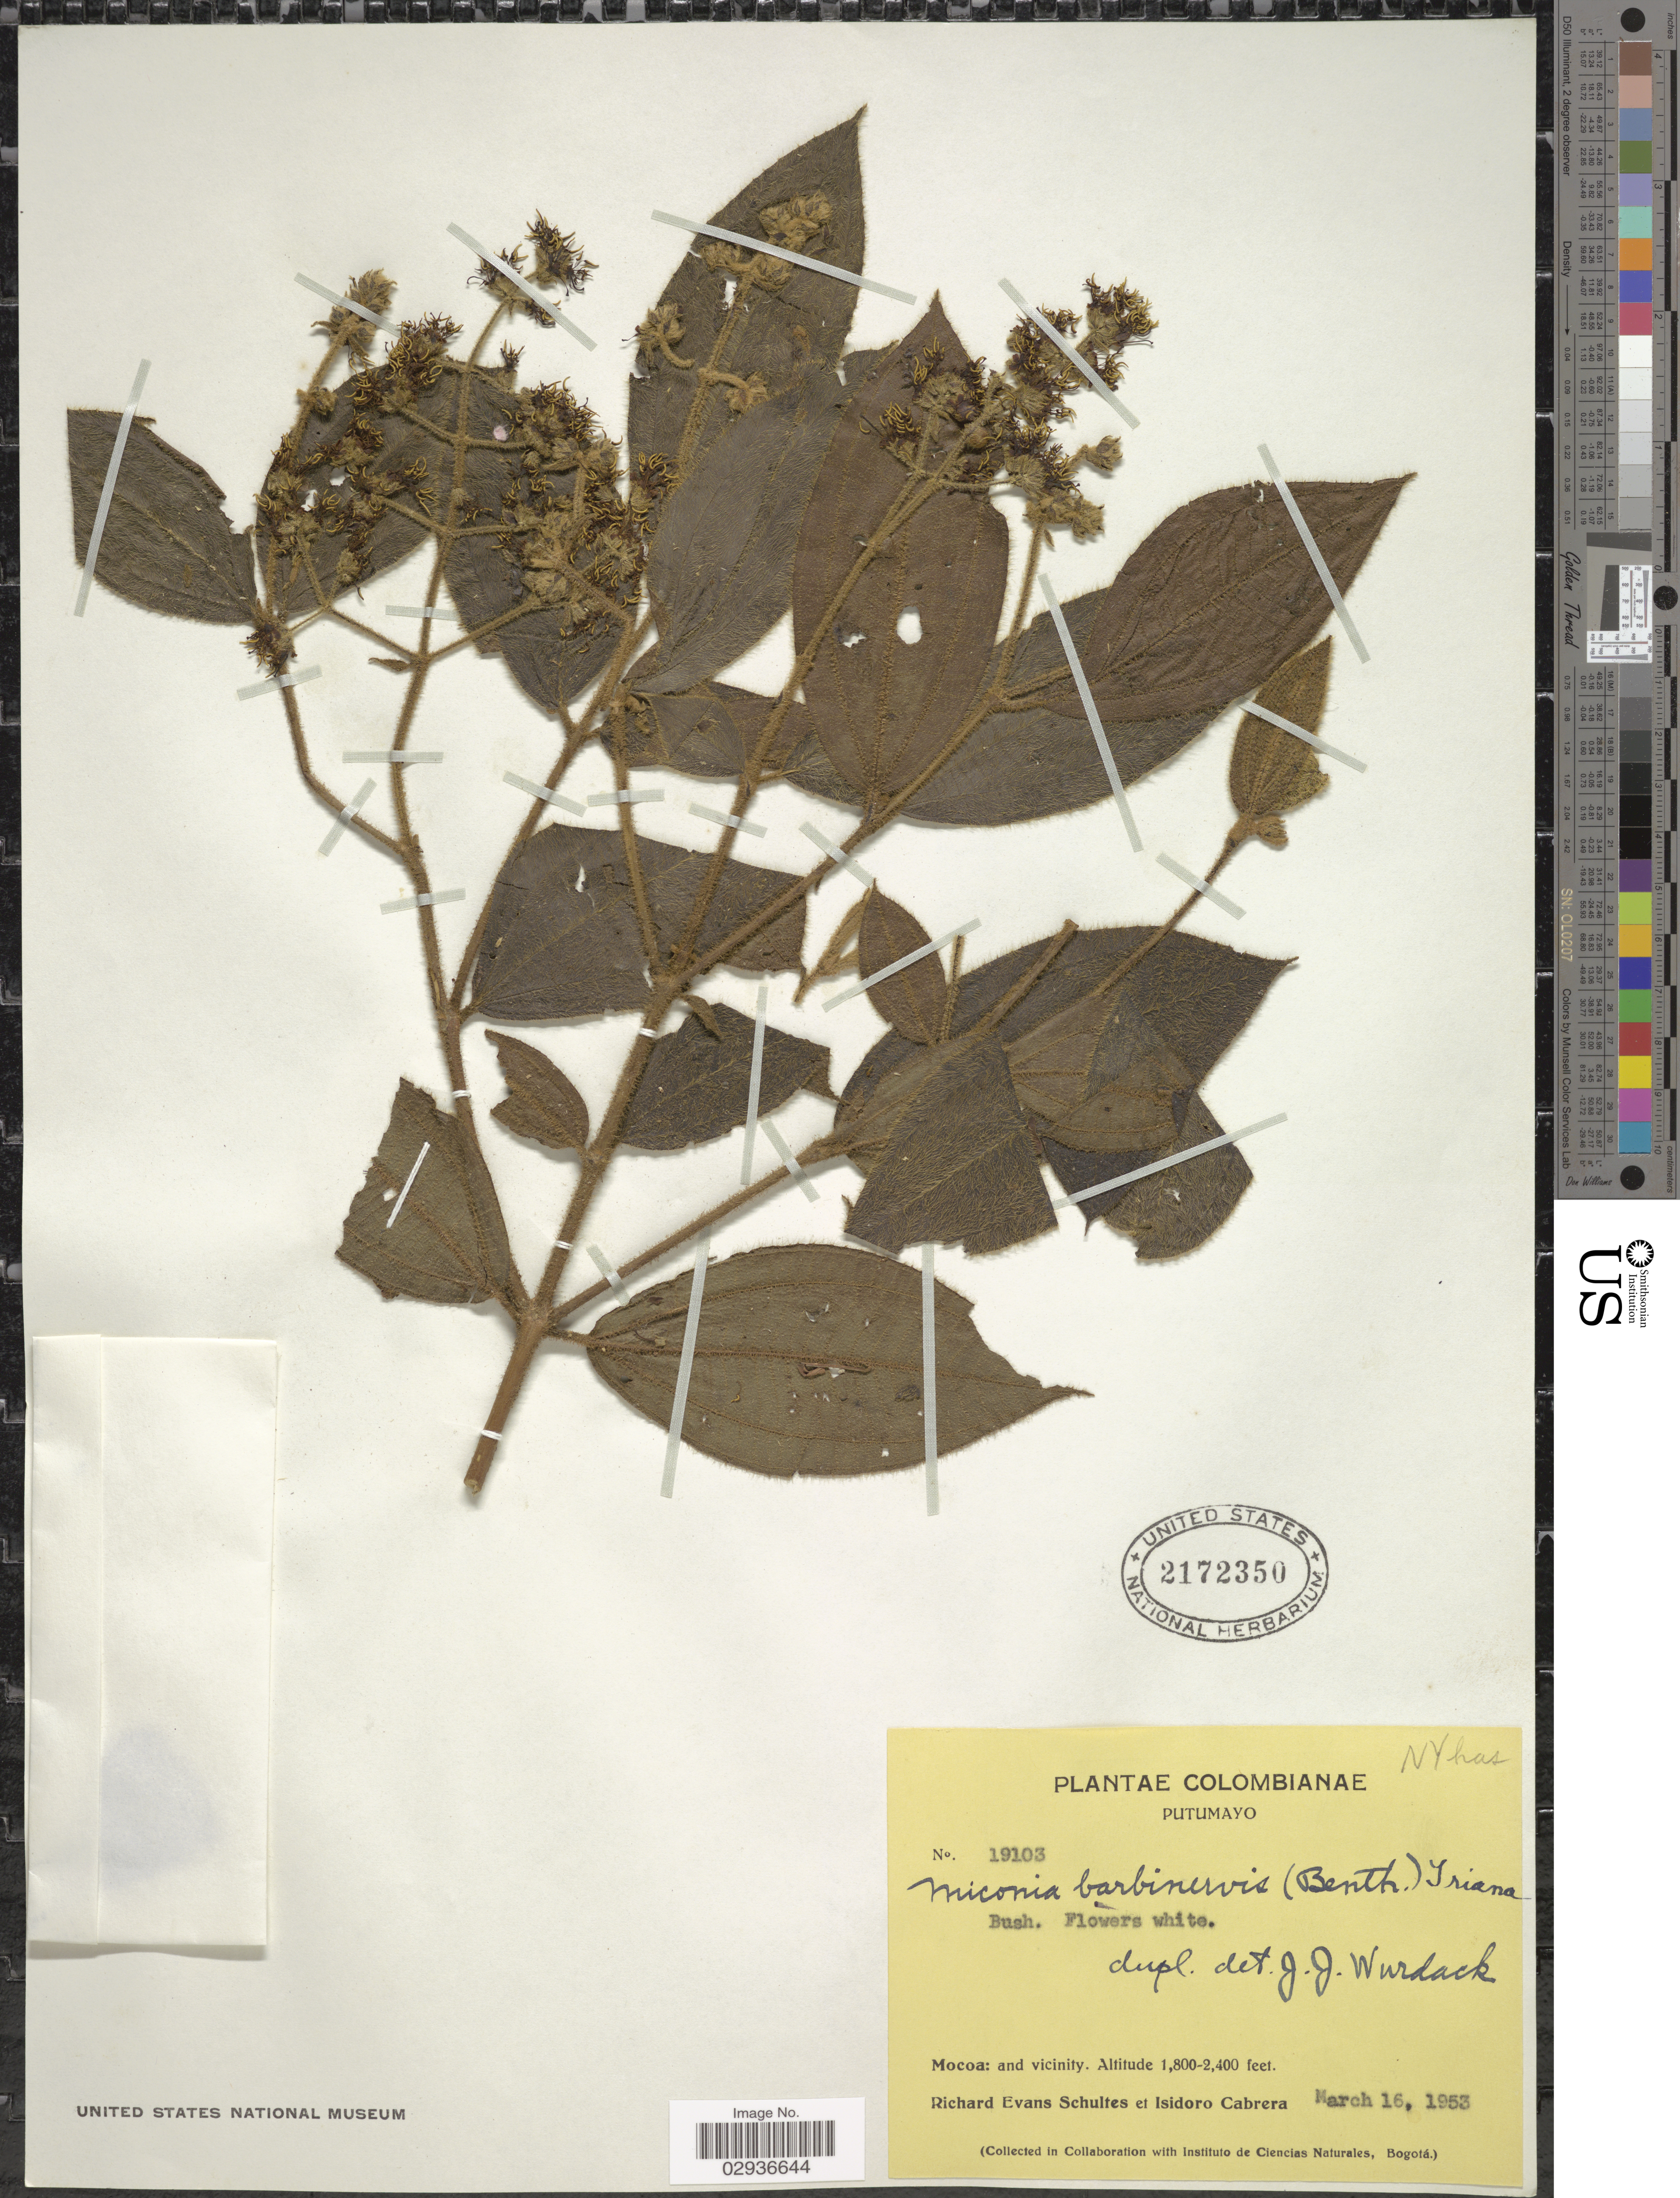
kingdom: Plantae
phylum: Tracheophyta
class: Magnoliopsida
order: Myrtales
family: Melastomataceae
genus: Miconia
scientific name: Miconia barbinervis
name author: (Benth.) Triana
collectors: R. E. Schultes & I. Cabrera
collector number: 19103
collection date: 1953-03-16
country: Colombia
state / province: Putumayo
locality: Mocoa: and vicinity.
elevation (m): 549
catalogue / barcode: US 2172350